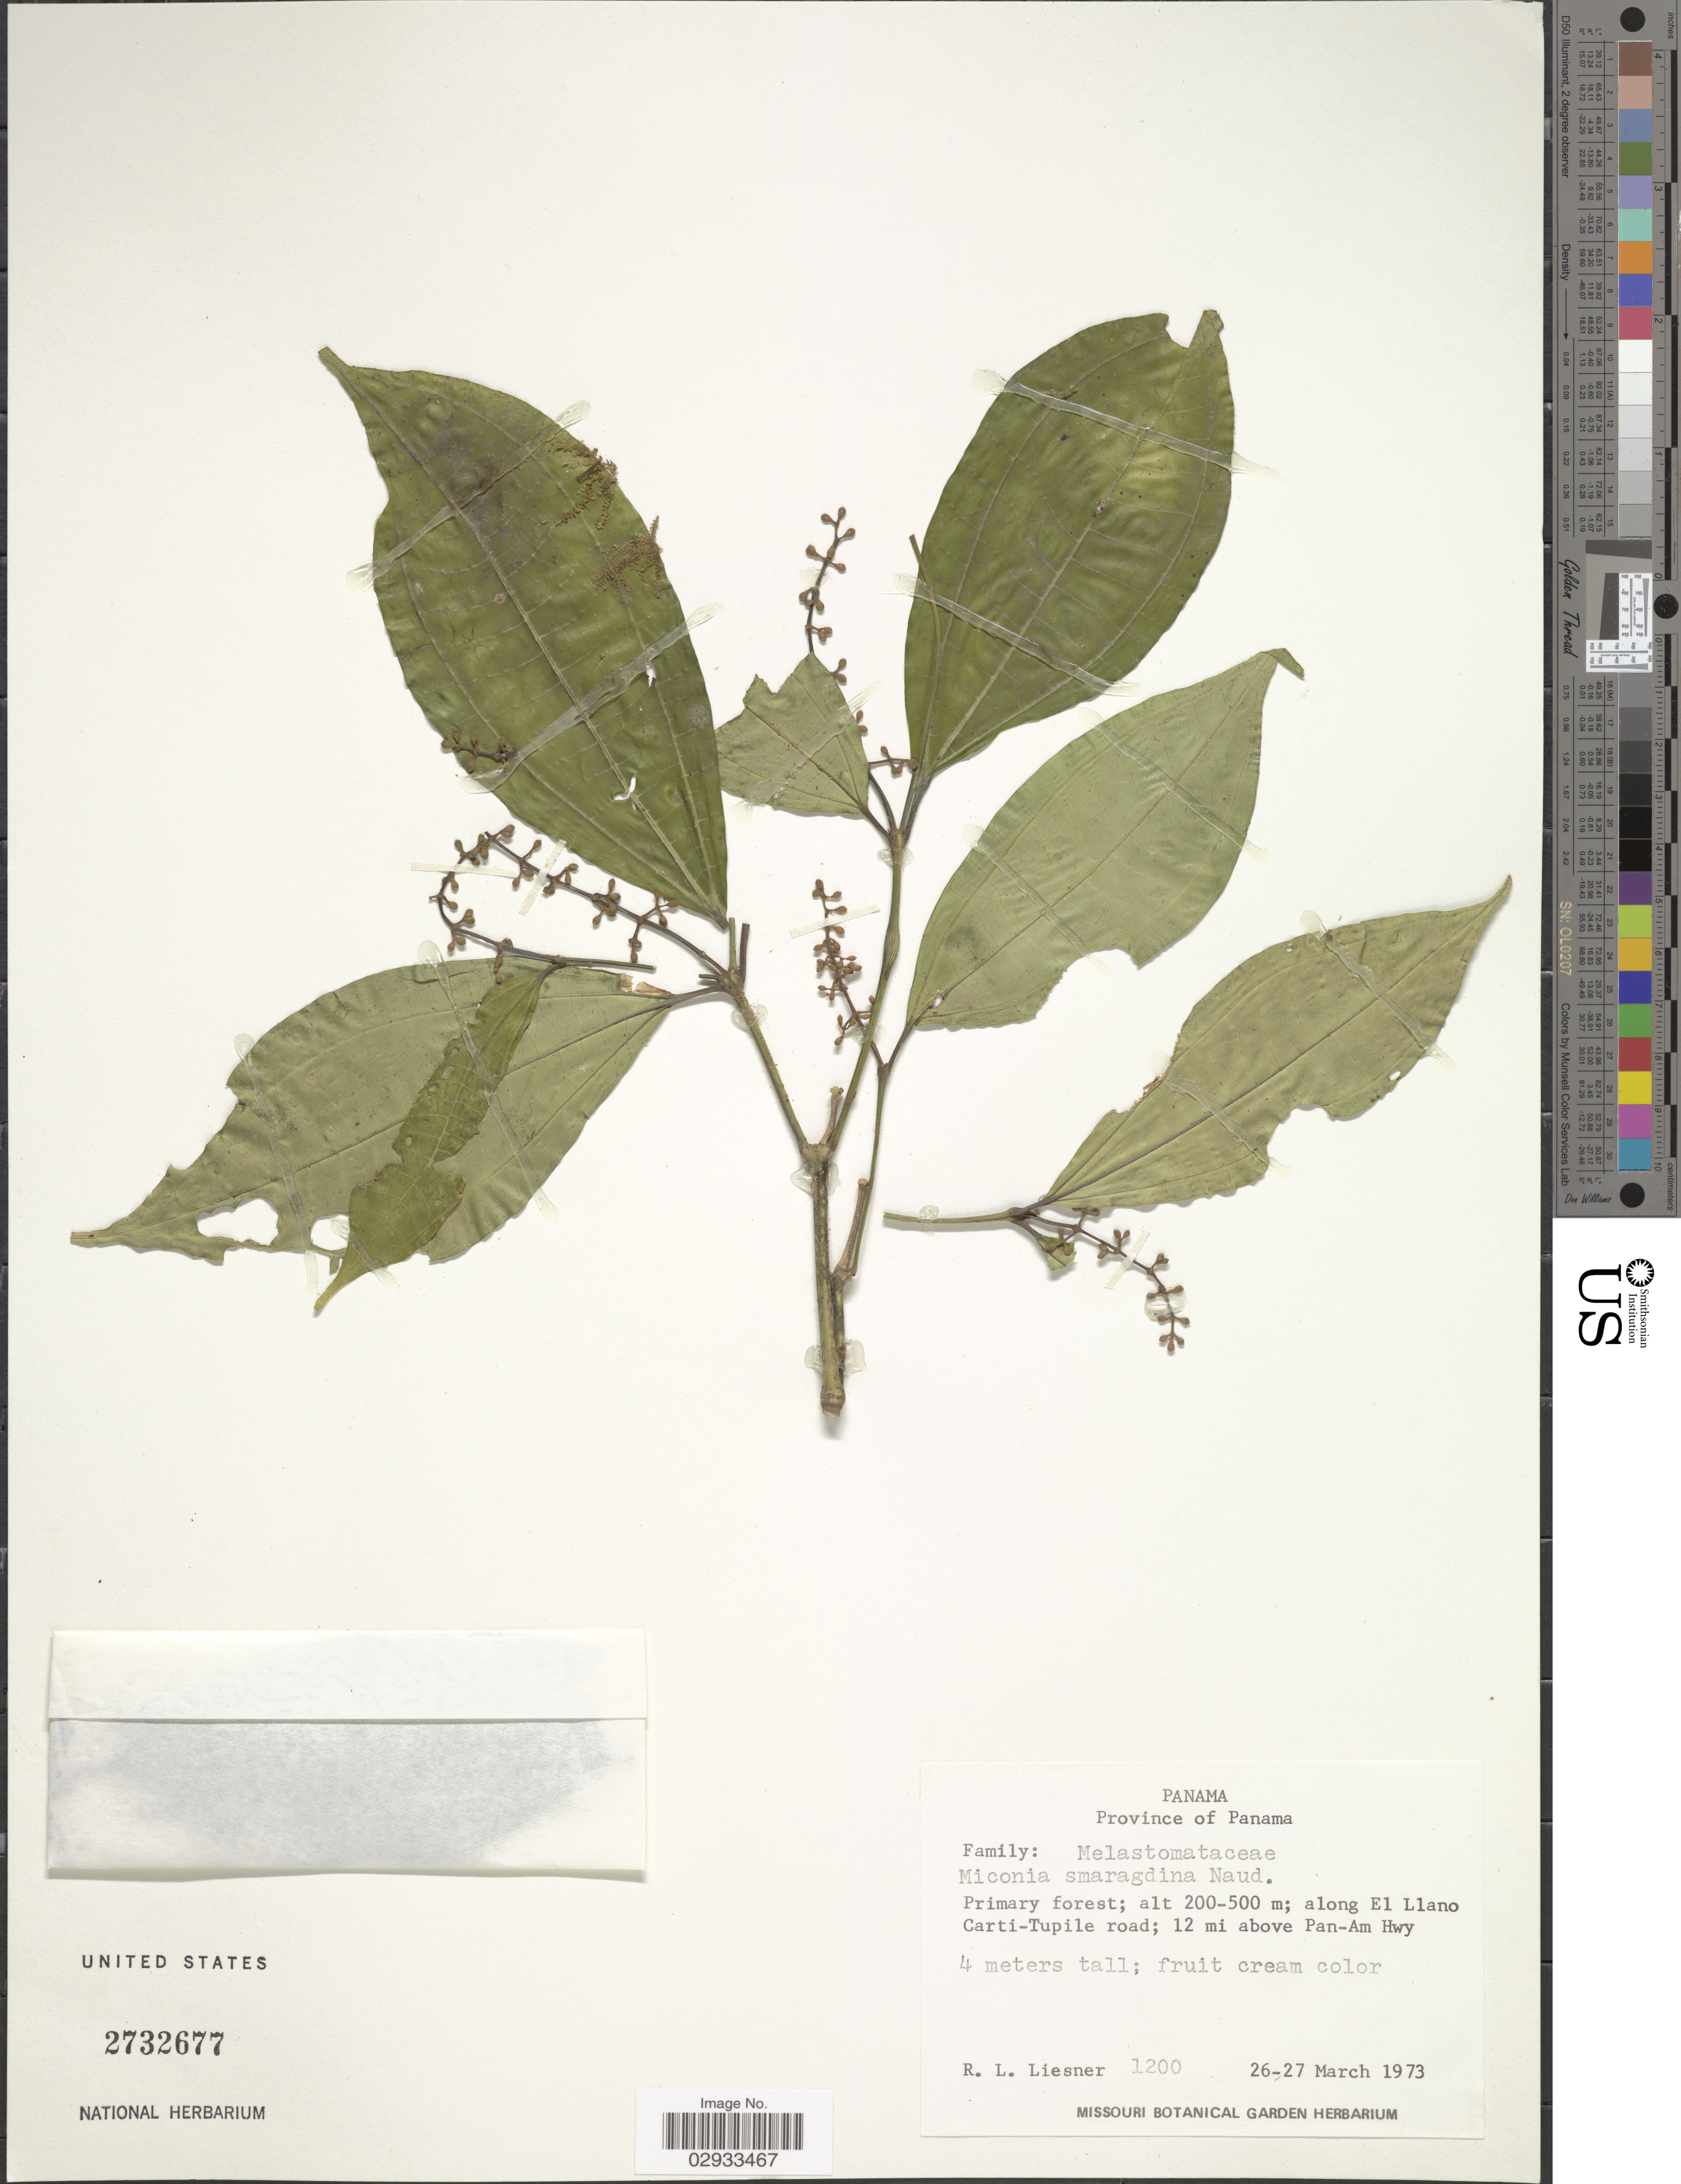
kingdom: Plantae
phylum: Tracheophyta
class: Magnoliopsida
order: Myrtales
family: Melastomataceae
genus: Miconia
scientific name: Miconia smaragdina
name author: Naudin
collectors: R. L. Liesner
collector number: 1200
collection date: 1973-03-26/1973-03-27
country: Panama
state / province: Panamá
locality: Along El Llano Carti-Tupile road; 12 mi above Pan-Am Hwy.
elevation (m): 200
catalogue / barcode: US 2732677